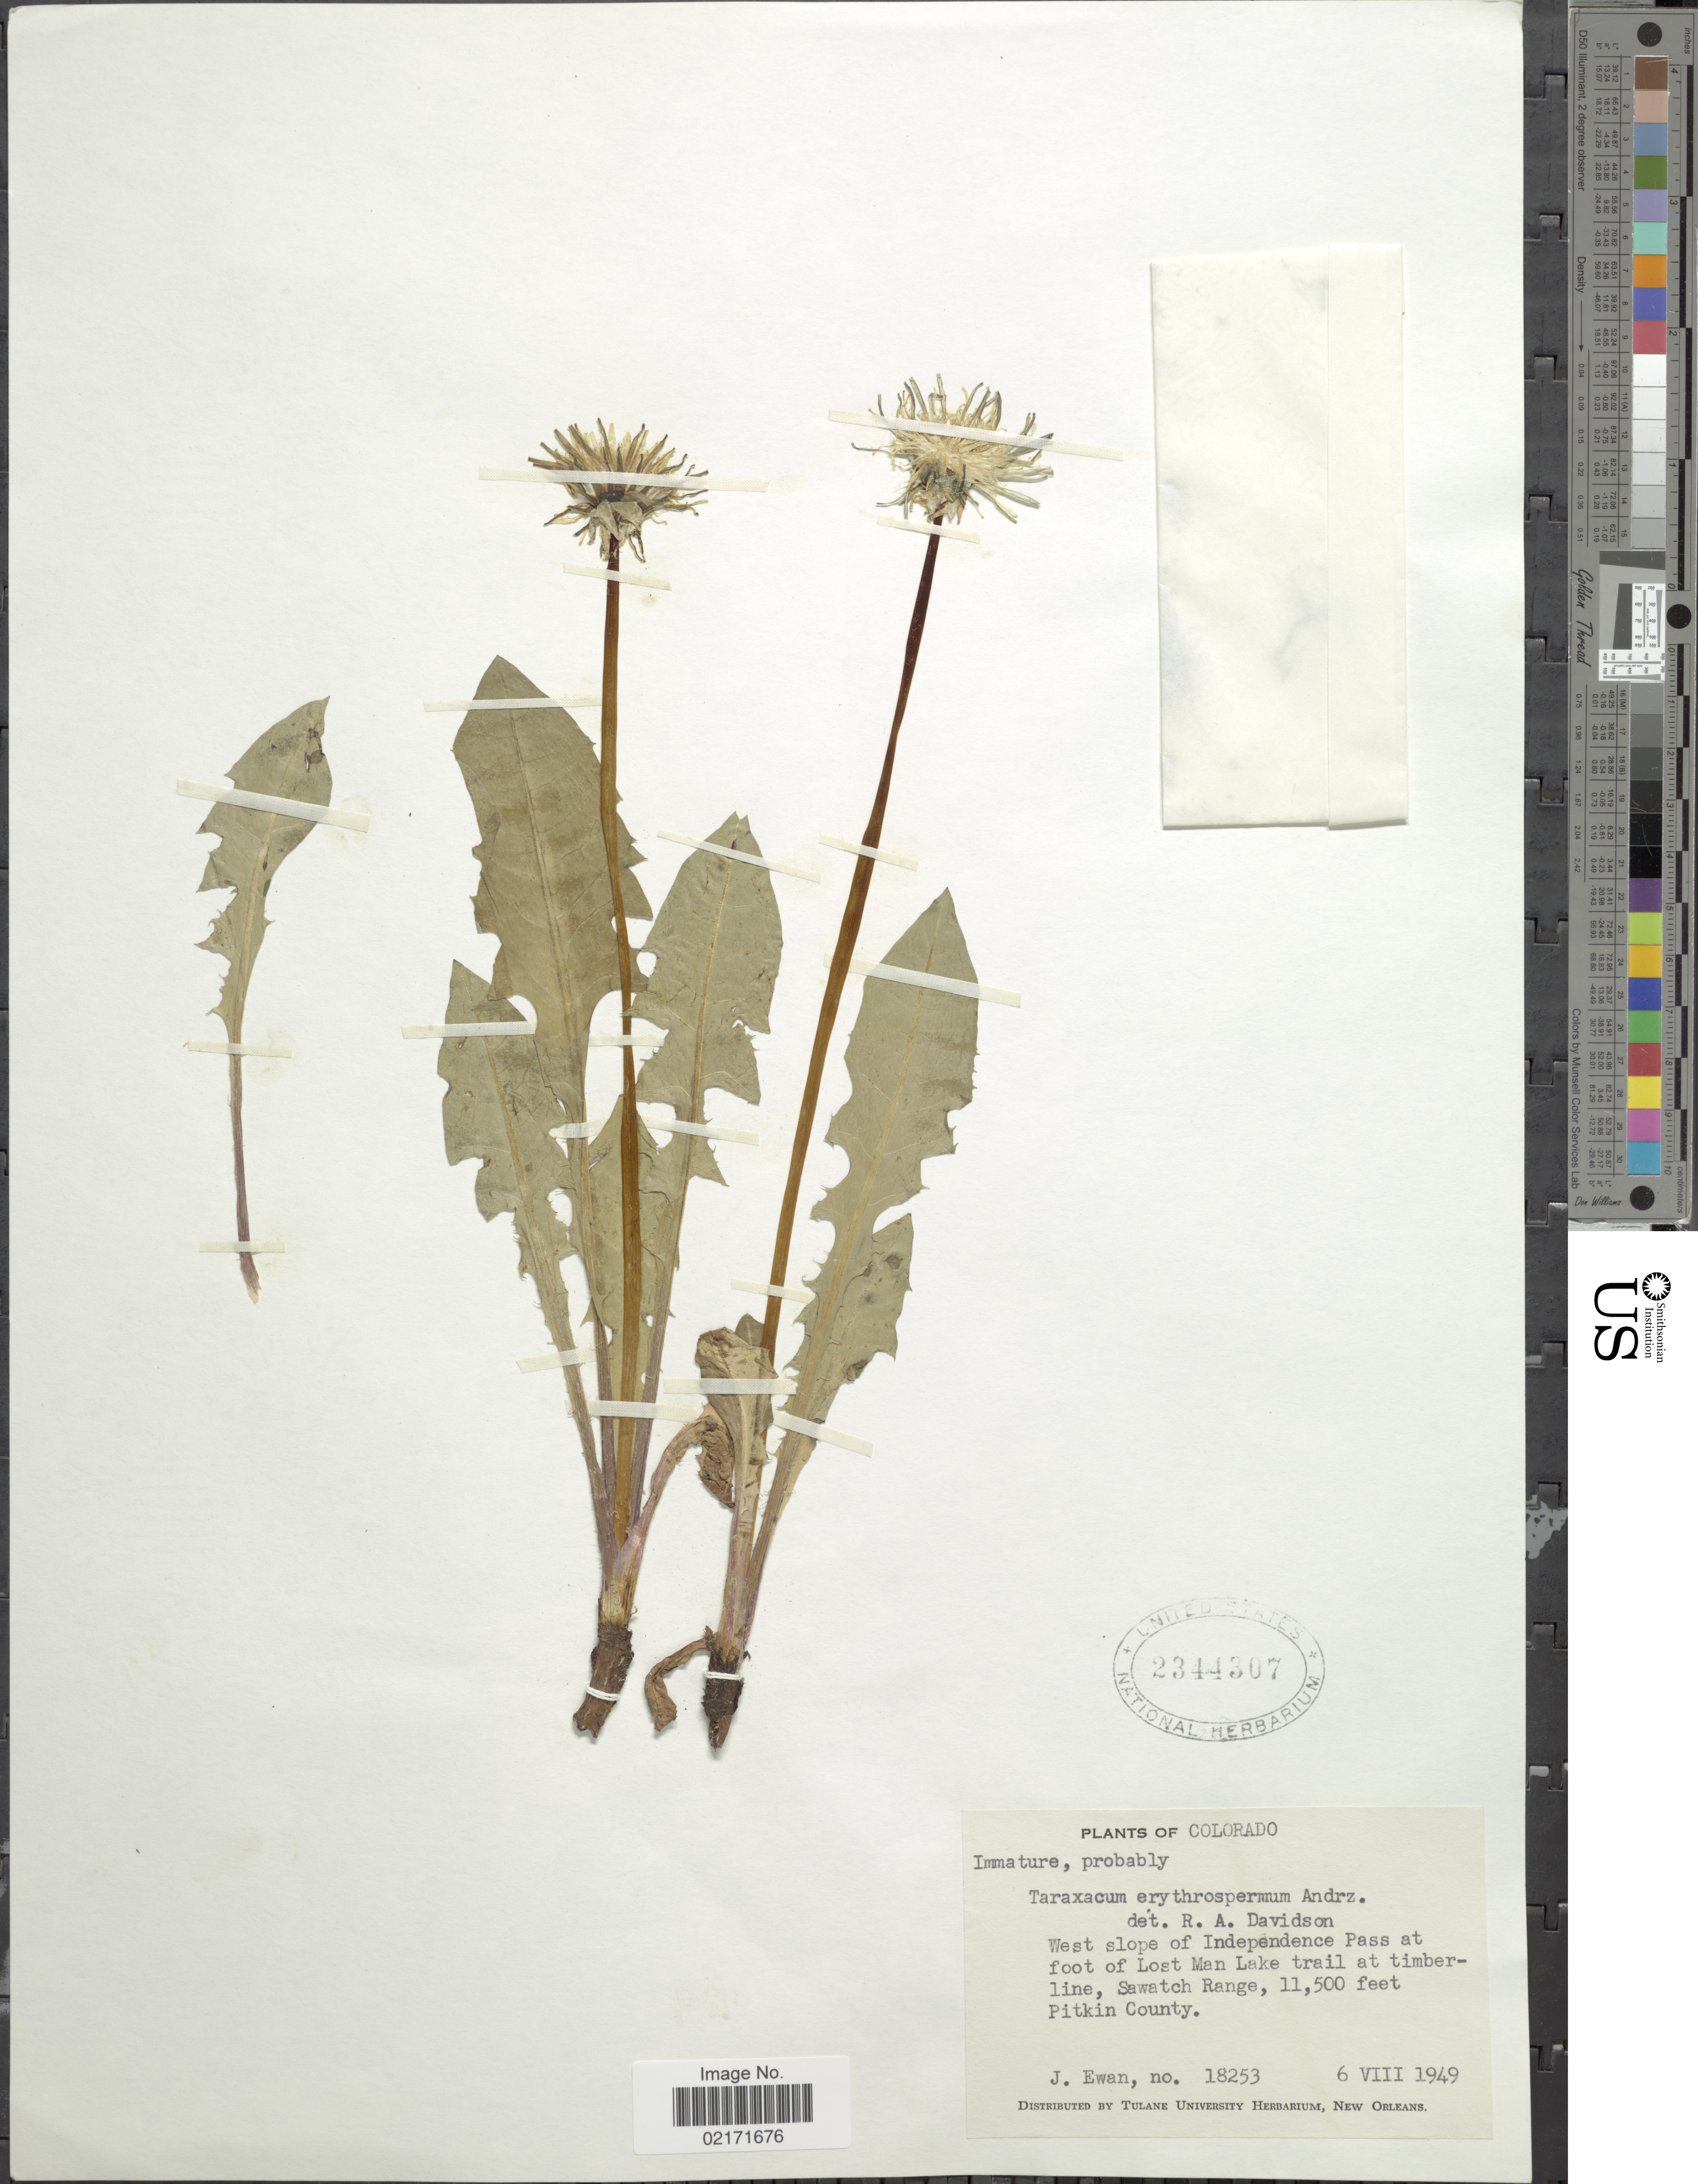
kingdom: Plantae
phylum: Tracheophyta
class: Magnoliopsida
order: Asterales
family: Asteraceae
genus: Taraxacum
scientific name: Taraxacum erythrospermum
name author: Andrz. ex Besser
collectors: J. A. Ewan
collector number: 18253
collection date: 1949-08-06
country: United States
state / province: Colorado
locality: West slope of Independence Pass at foot of Lost Man Lake trail at timberline, Sawatch Range, Pitkin County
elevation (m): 3505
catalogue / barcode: US 2344307